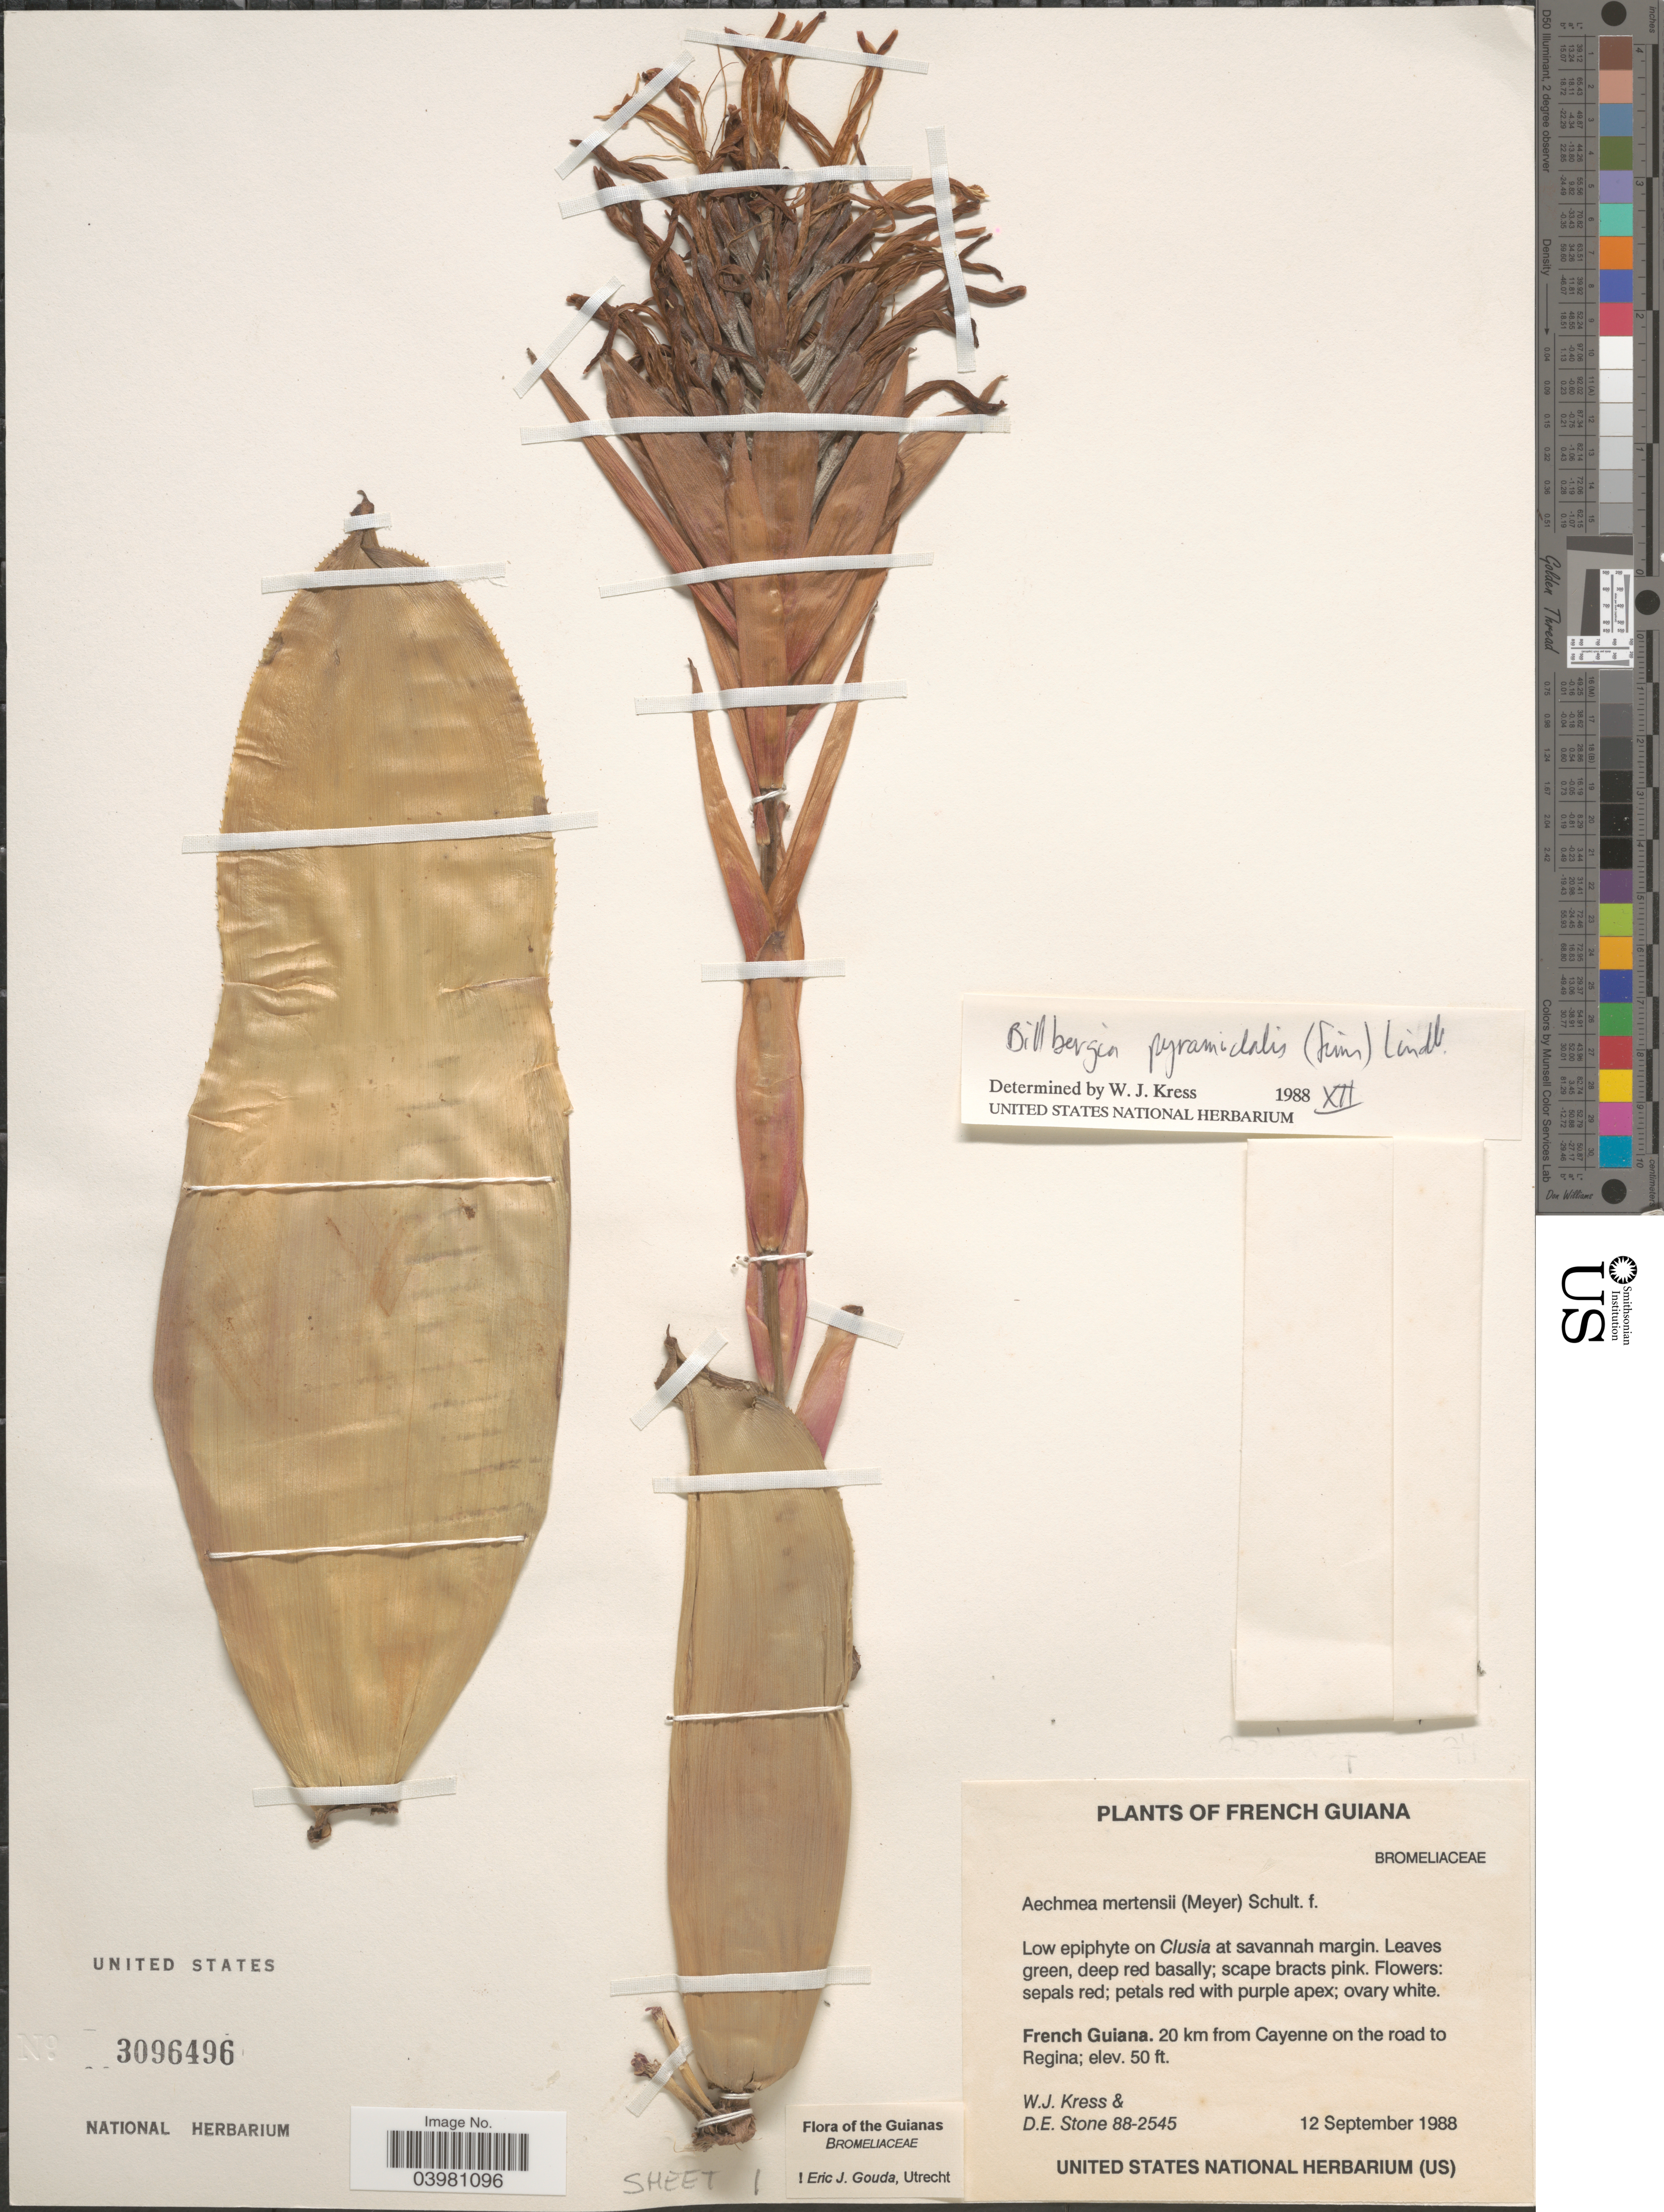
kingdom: Plantae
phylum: Tracheophyta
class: Liliopsida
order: Poales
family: Bromeliaceae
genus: Billbergia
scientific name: Billbergia pyramidalis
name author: (Sims) Lindl.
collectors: W. J. Kress & D. E. Stone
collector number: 88-2545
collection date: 1988-09-12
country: French Guiana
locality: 20 km from Cayenne on the road to Regina.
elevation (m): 15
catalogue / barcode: US 3096496